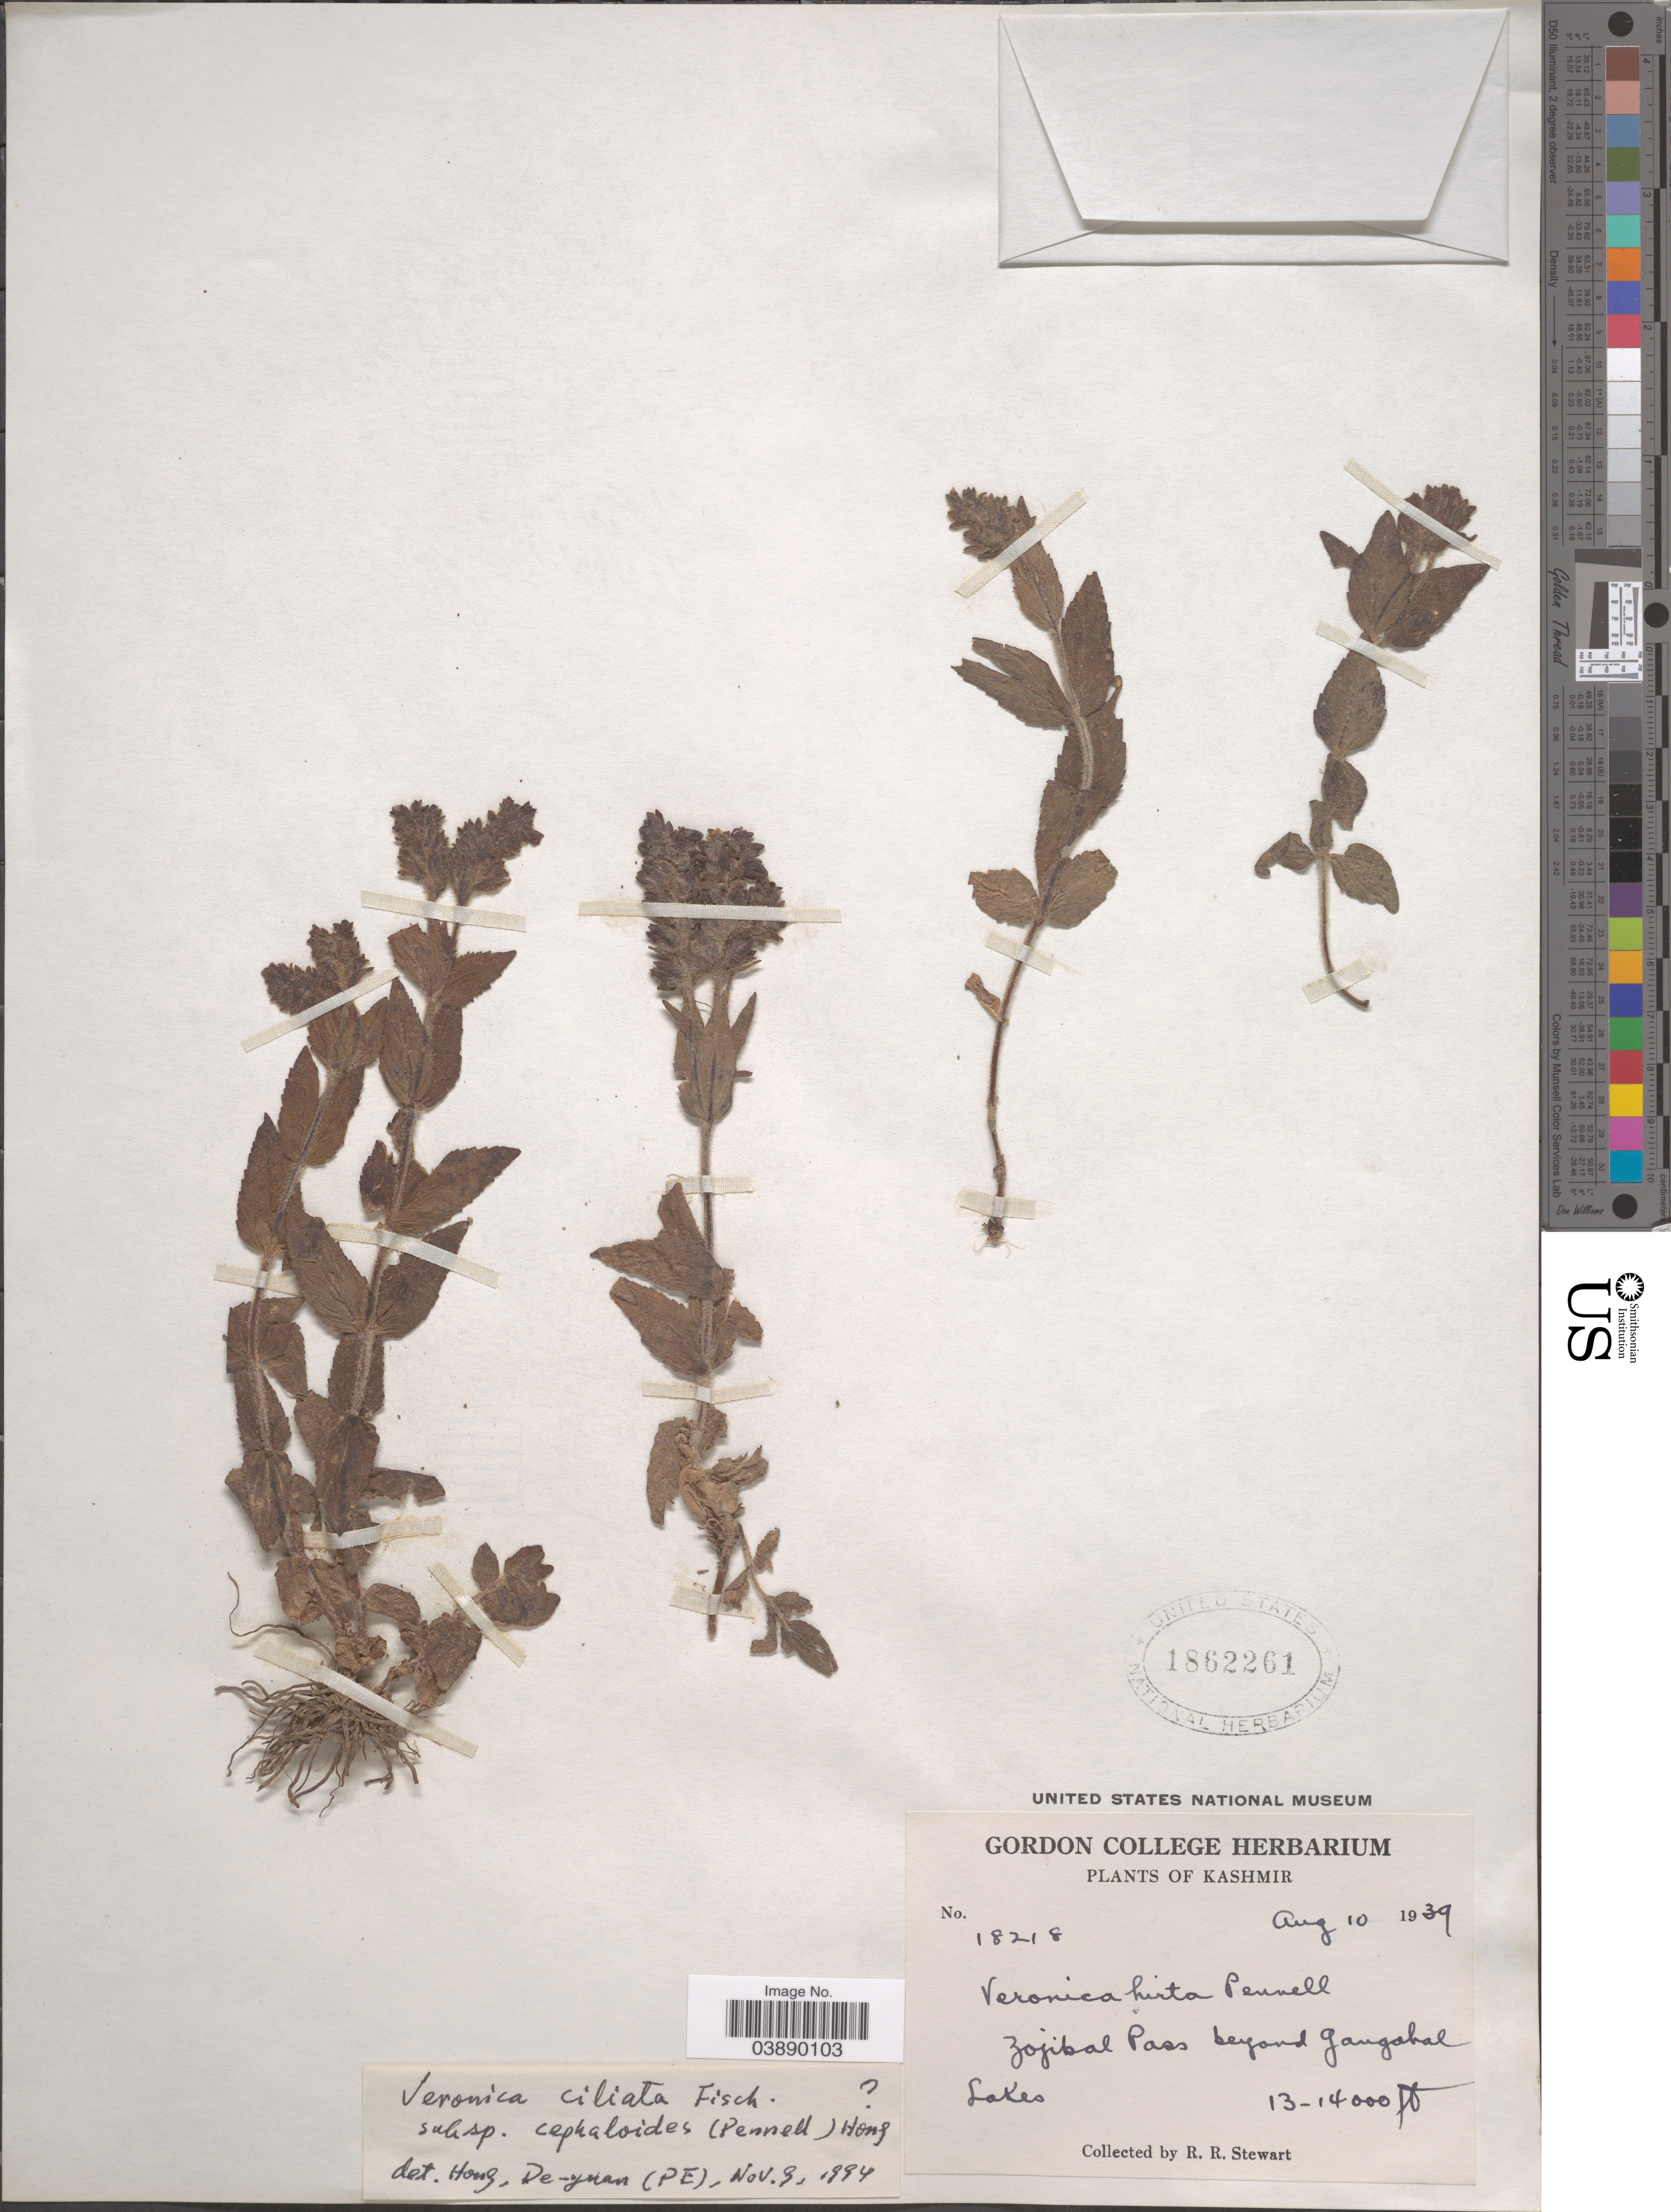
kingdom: Plantae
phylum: Tracheophyta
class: Magnoliopsida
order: Lamiales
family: Plantaginaceae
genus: Veronica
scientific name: Veronica hirta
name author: Pennell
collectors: R. Stewart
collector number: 18218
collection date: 1939-08-10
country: India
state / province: Jammu and Kashmir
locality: Kashmir. Zojibal Pass beyond Gangahal Lakes.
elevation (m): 3962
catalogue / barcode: US 1862261